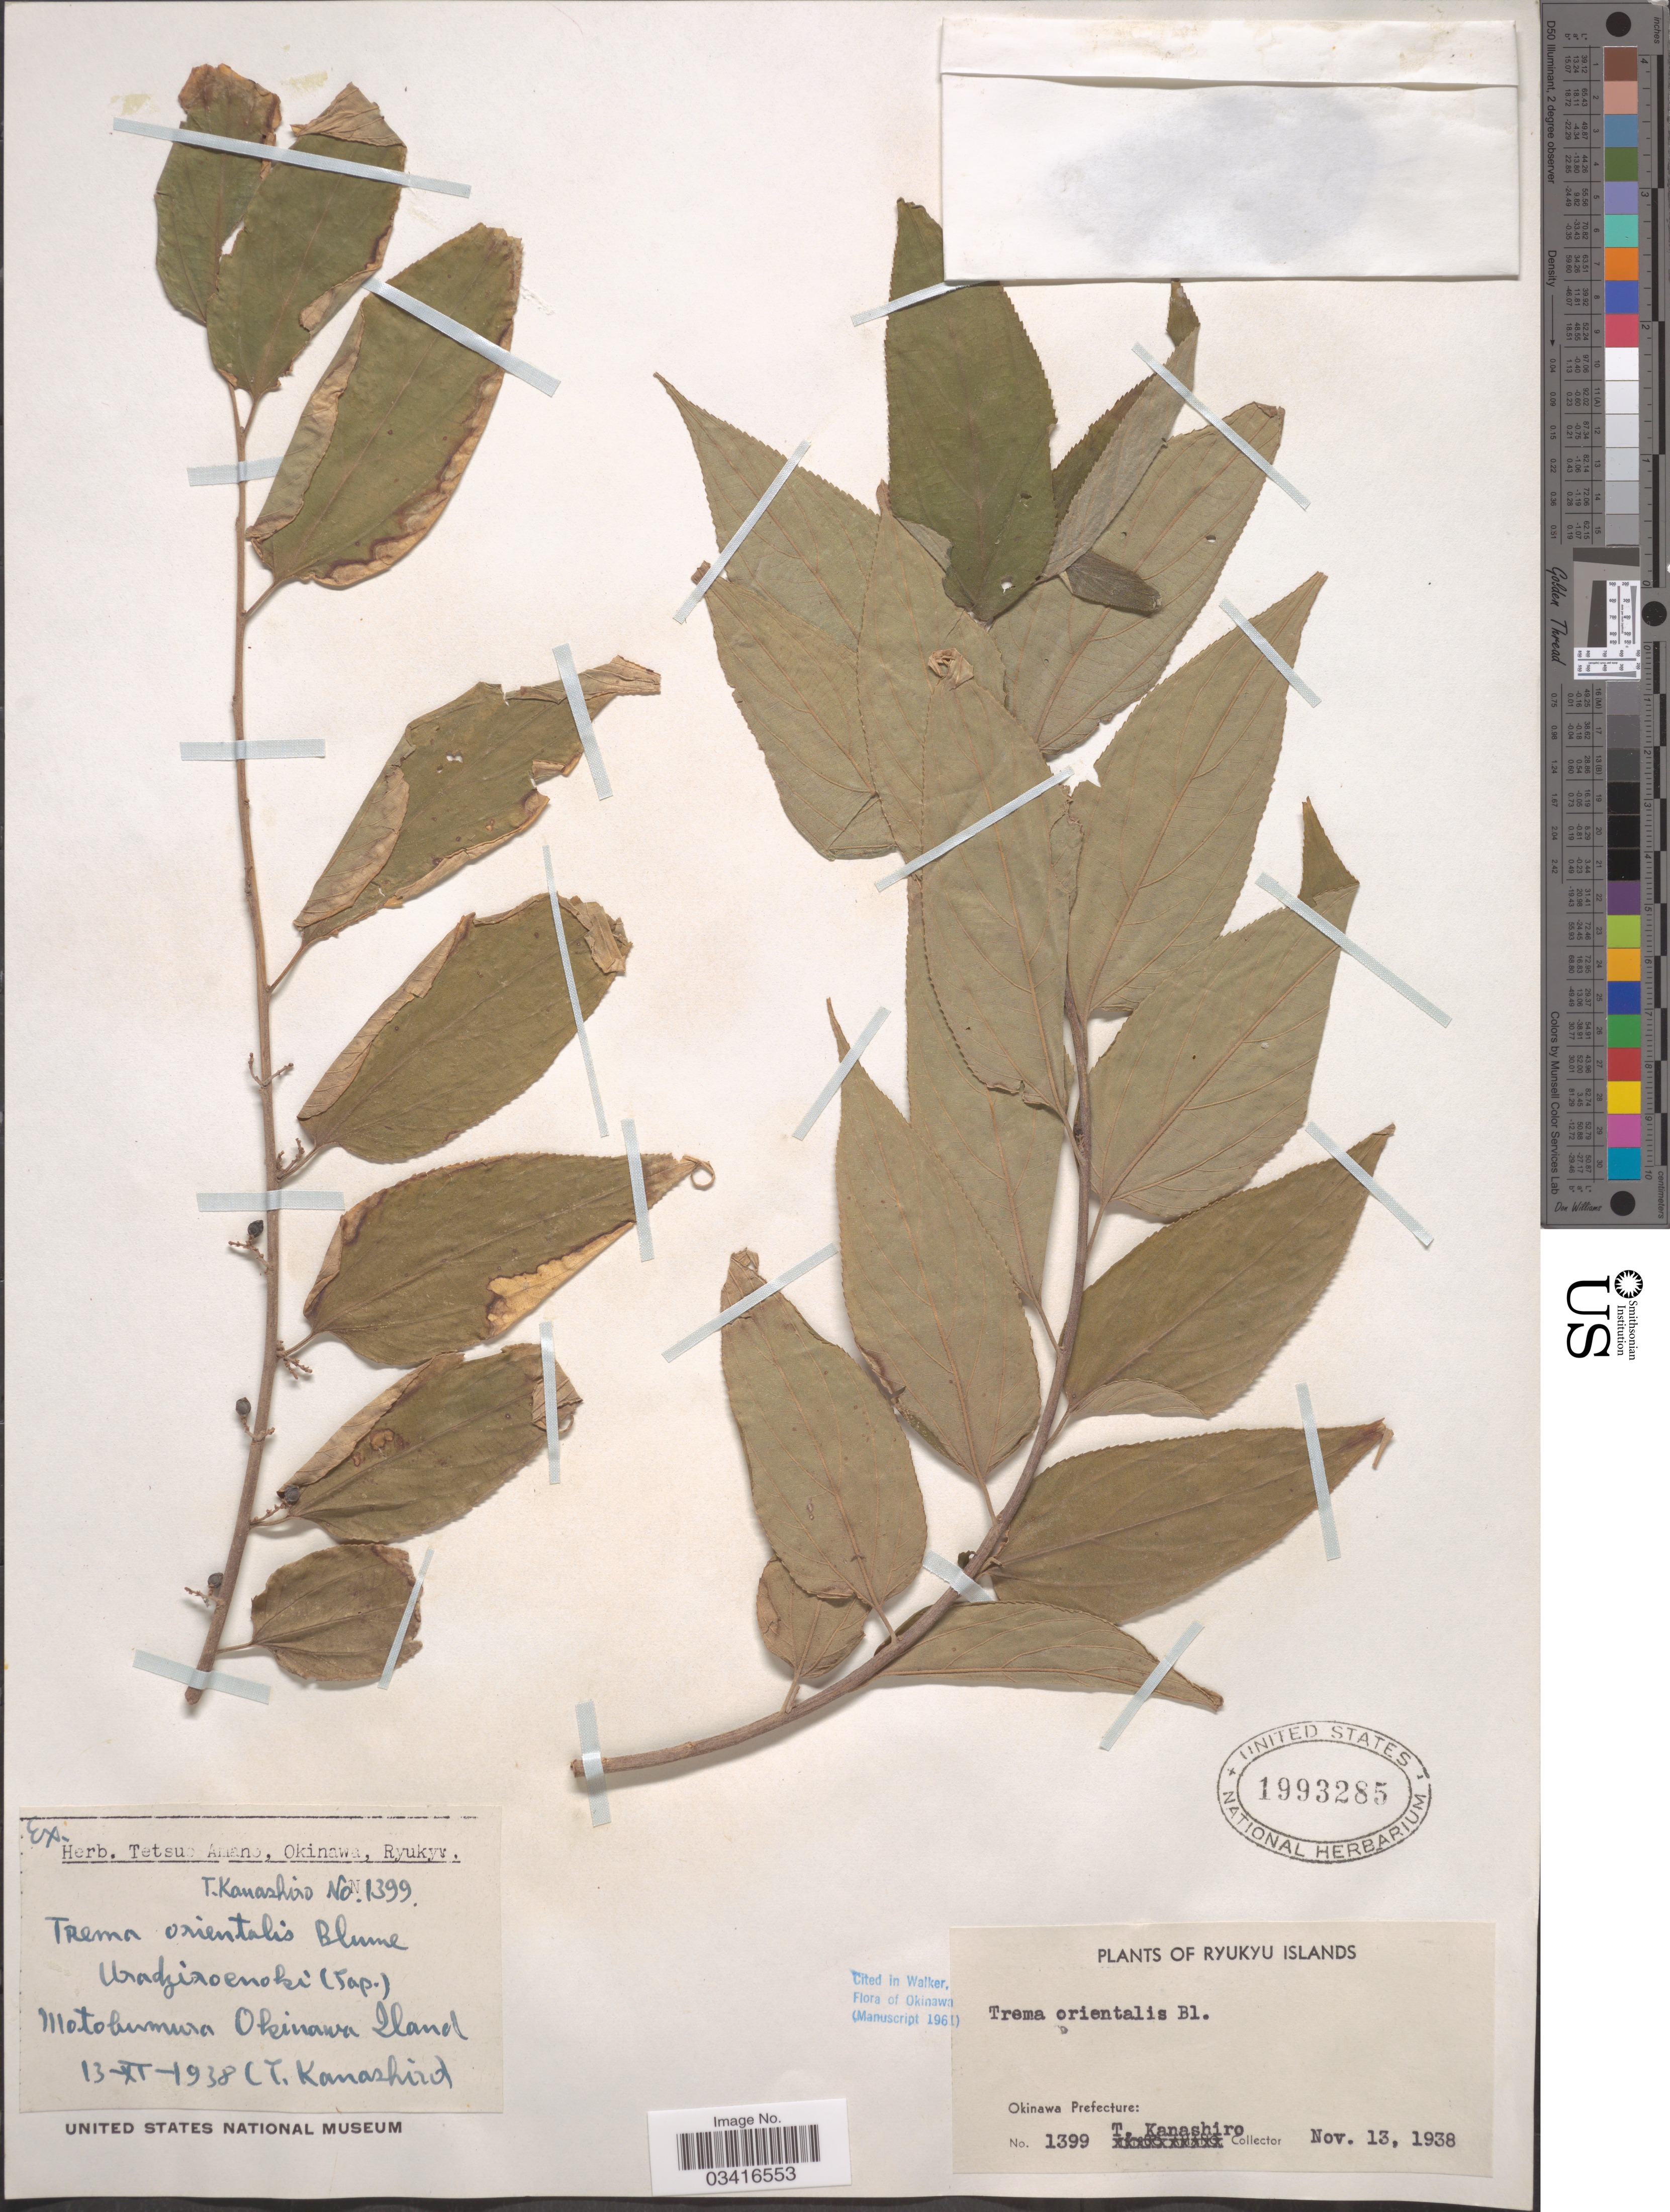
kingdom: Plantae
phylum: Tracheophyta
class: Magnoliopsida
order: Rosales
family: Cannabaceae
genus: Trema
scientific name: Trema orientale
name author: (L.) Blume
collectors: T. Kanashiro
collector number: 1399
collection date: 1938-11-13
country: Japan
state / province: Okinawa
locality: Ryukyu Islands. Motobumura Okinawa Island.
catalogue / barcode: US 1993285